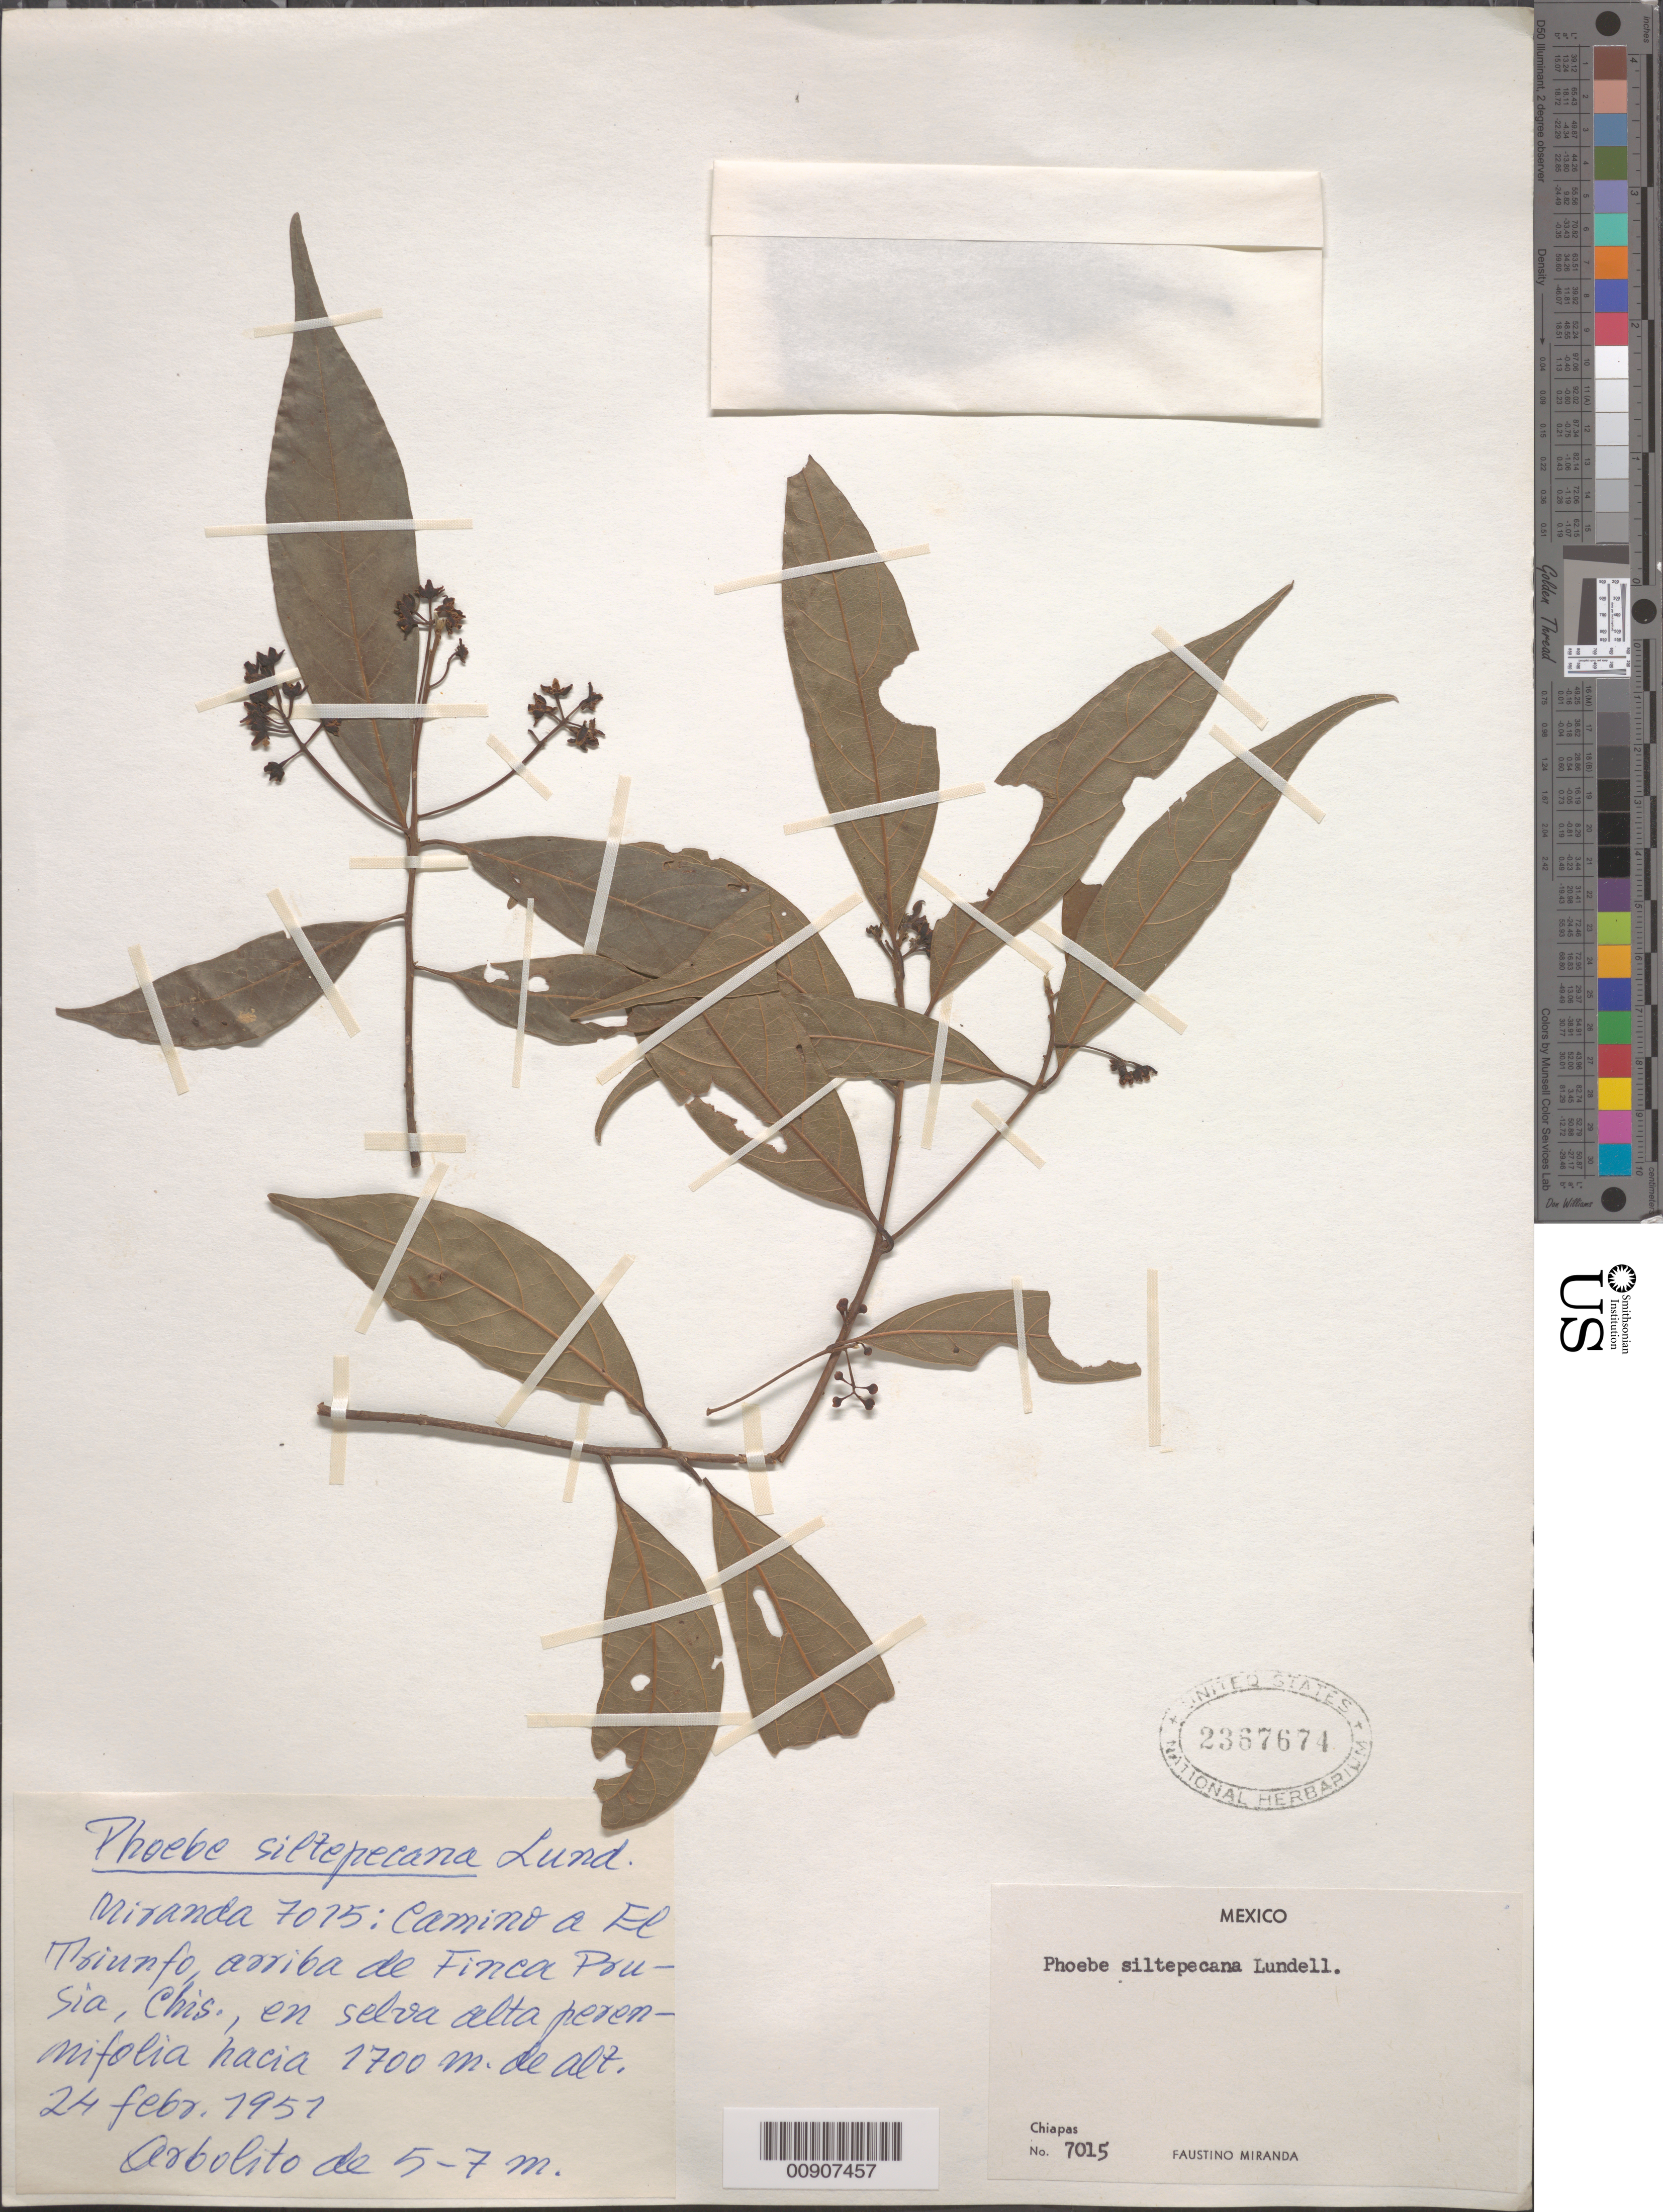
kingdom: Plantae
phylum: Tracheophyta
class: Magnoliopsida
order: Laurales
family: Lauraceae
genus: Phoebe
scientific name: Phoebe siltepecana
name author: Lundell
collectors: Miranda G., F.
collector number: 7015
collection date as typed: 24 Feb 1951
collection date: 1951-02-24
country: Mexico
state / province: Chiapas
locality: Camino a El Triunfo, arriba de Finca Prusia, Chiapas.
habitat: En selva alta perennifolia.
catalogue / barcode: US 2367674